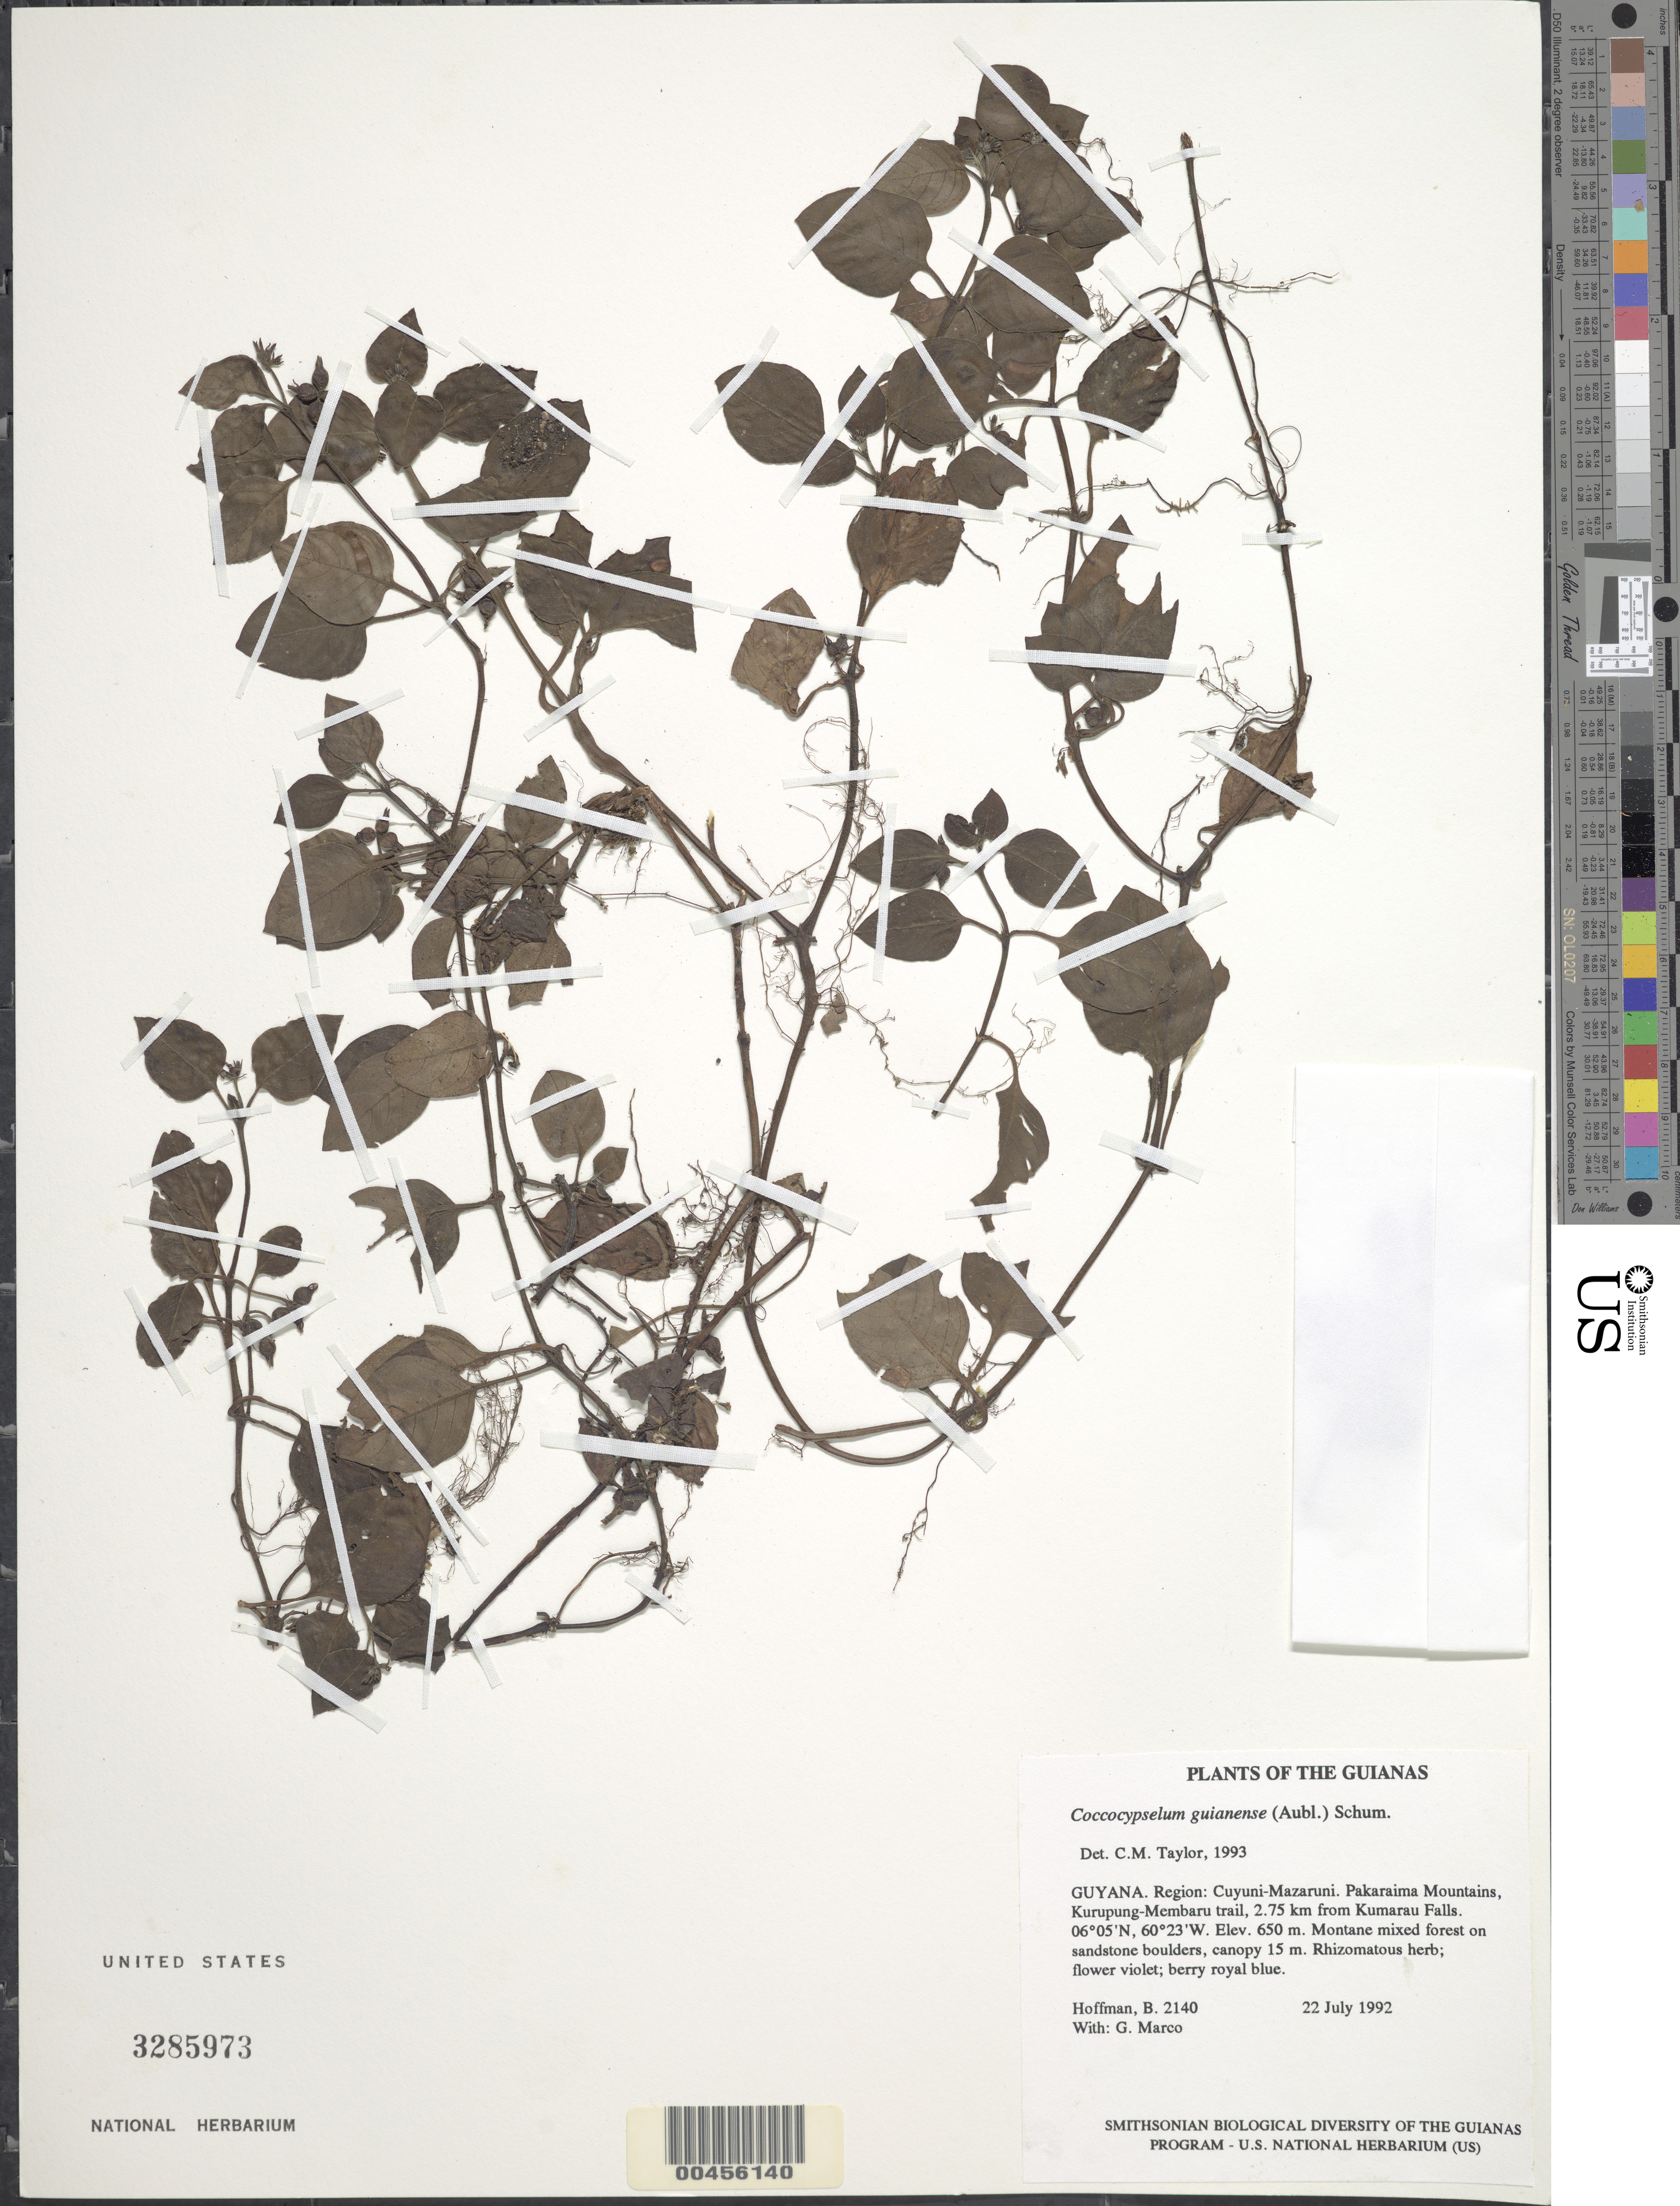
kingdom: Plantae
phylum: Tracheophyta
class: Magnoliopsida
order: Gentianales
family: Rubiaceae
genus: Coccocypselum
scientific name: Coccocypselum guianense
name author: (Aubl.) K. Schum.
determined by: Taylor, Charlotte M.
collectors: B. Hoffman & G. Marco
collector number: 2140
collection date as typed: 22 July 1992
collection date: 1992-07-22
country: Guyana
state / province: Cuyuni-Mazaruni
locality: Pakaraima Mountains, Kurupung-Membaru trail, 2.75 km WSW from Kumarau Falls on Kurupung River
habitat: Montane mixed forest on sandstone boulders, canopy 15 m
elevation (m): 650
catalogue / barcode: US 3285973